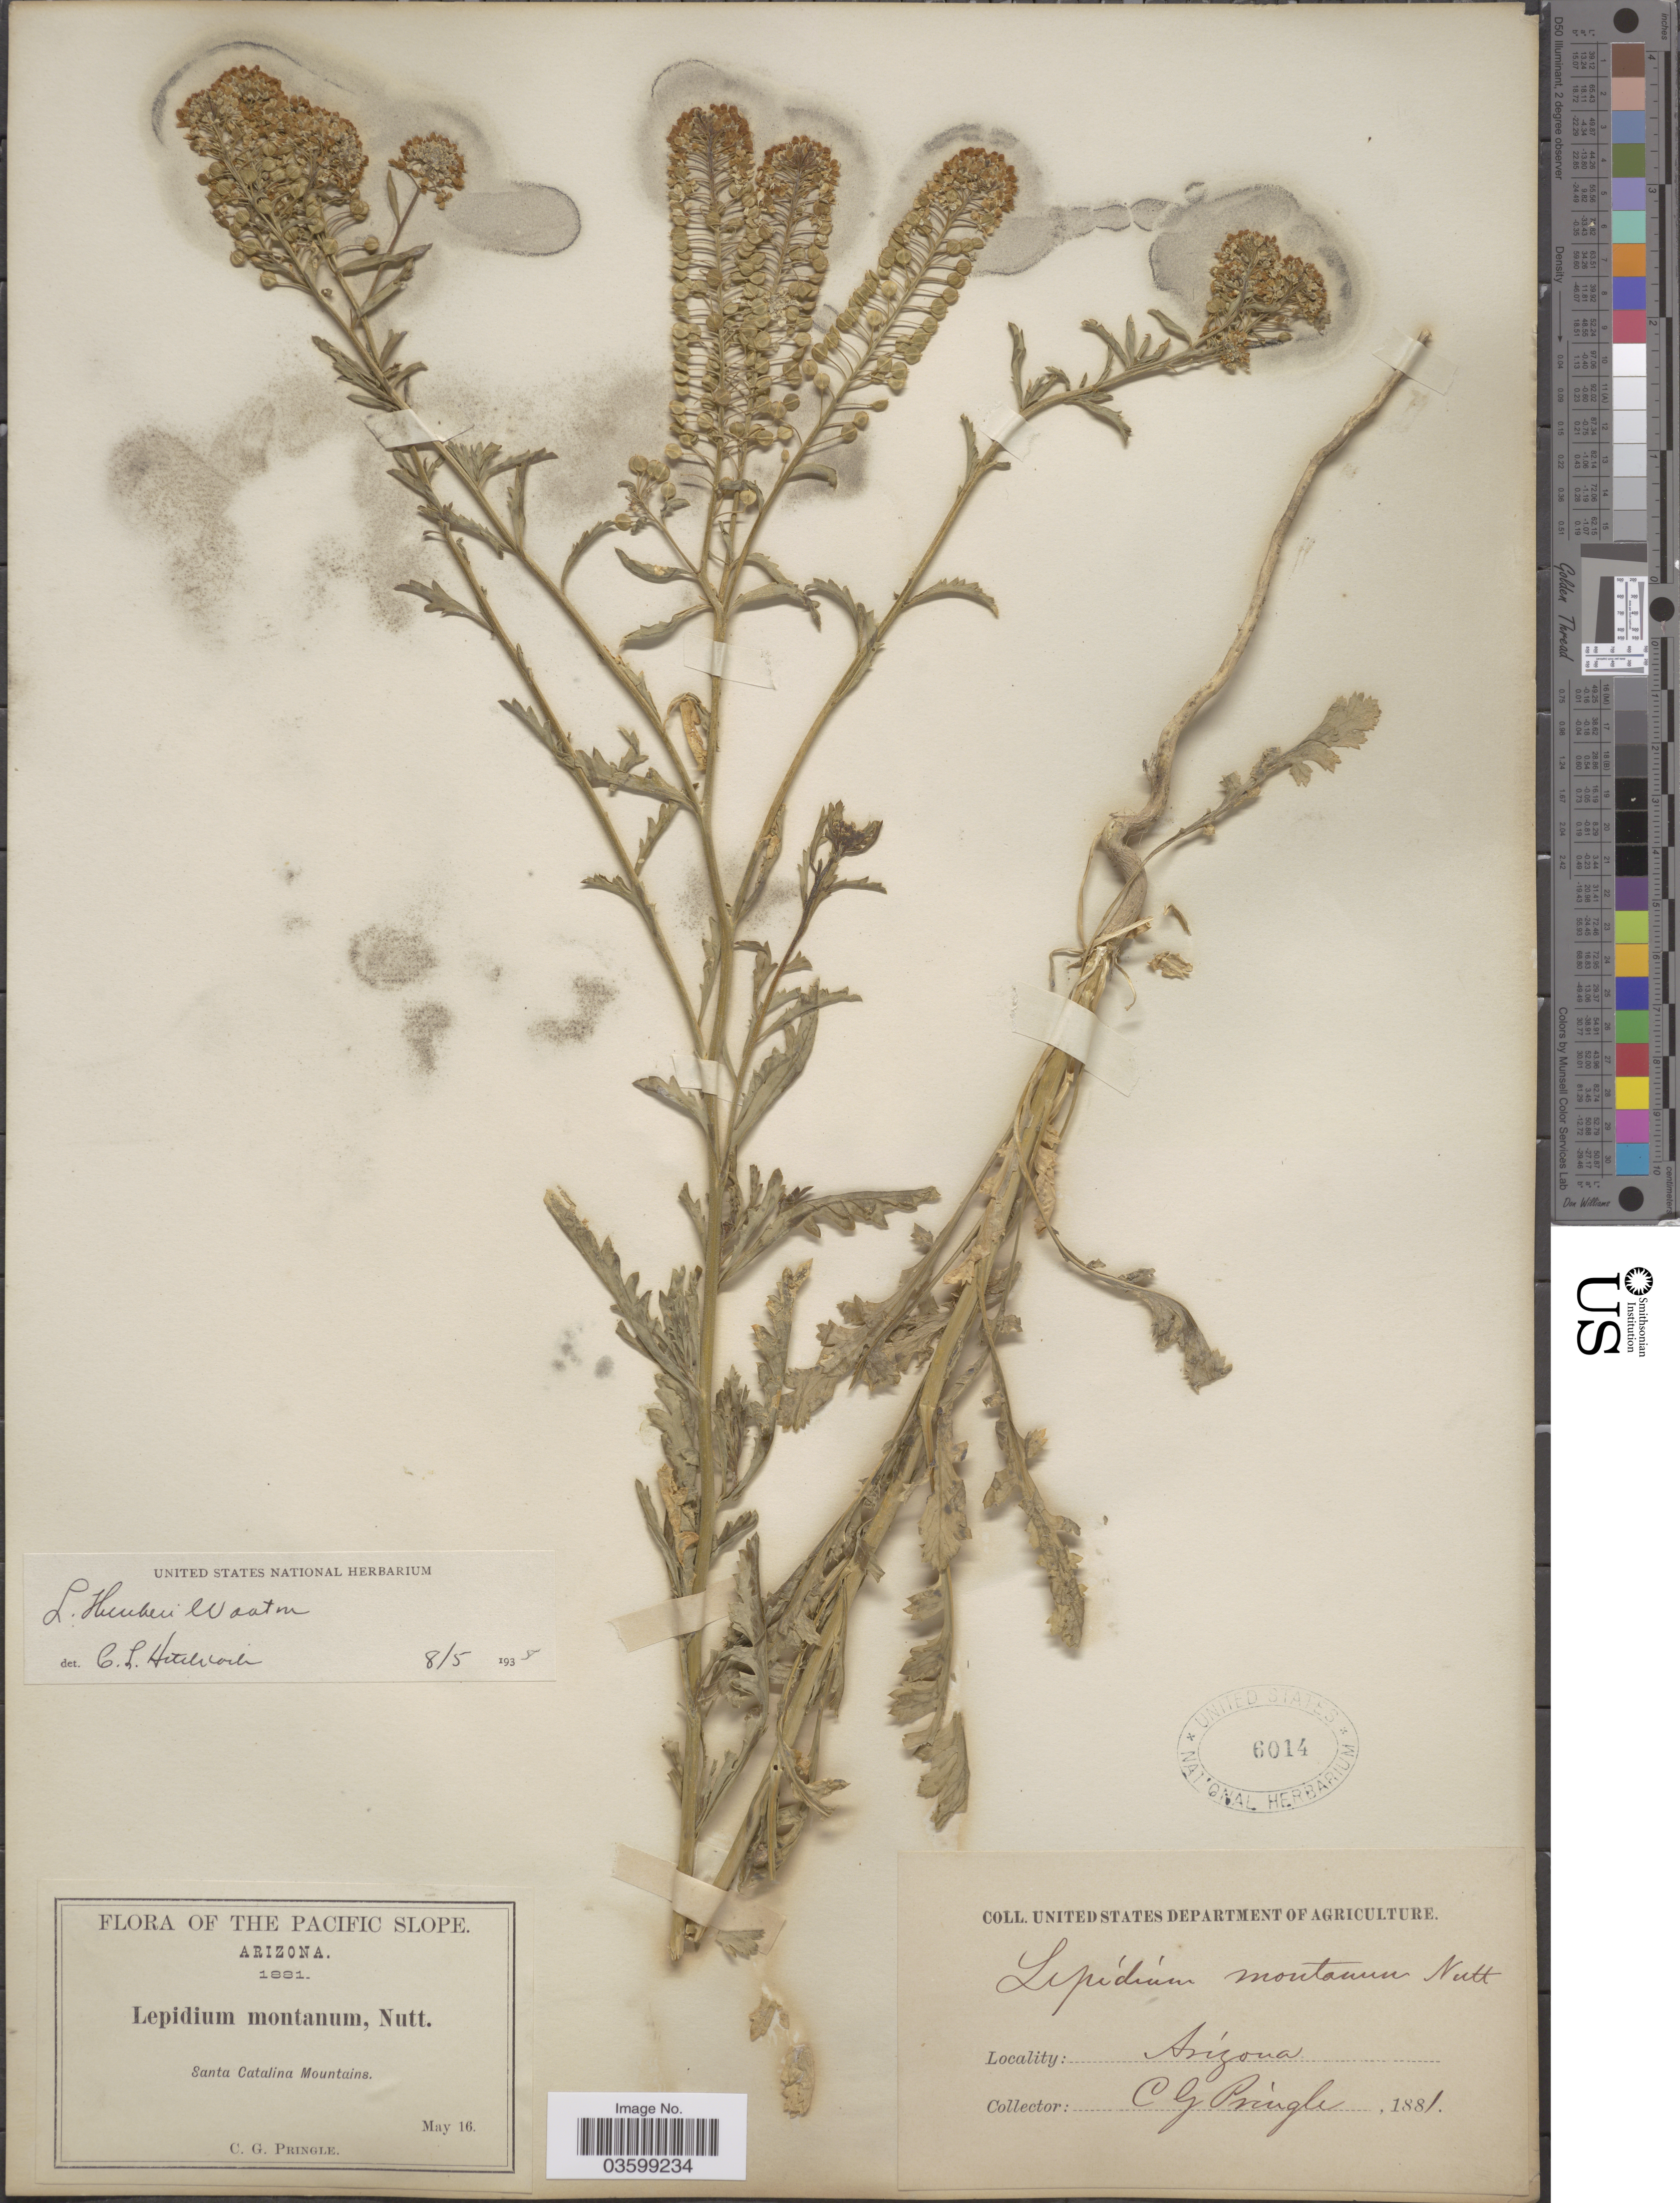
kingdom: Plantae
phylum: Tracheophyta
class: Magnoliopsida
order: Brassicales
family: Brassicaceae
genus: Lepidium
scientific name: Lepidium thurberi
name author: Wooton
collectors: C. G. Pringle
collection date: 1881-05-16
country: United States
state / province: Arizona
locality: The Pacific Slope. Santa Catalina Mountains.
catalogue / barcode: US 6014